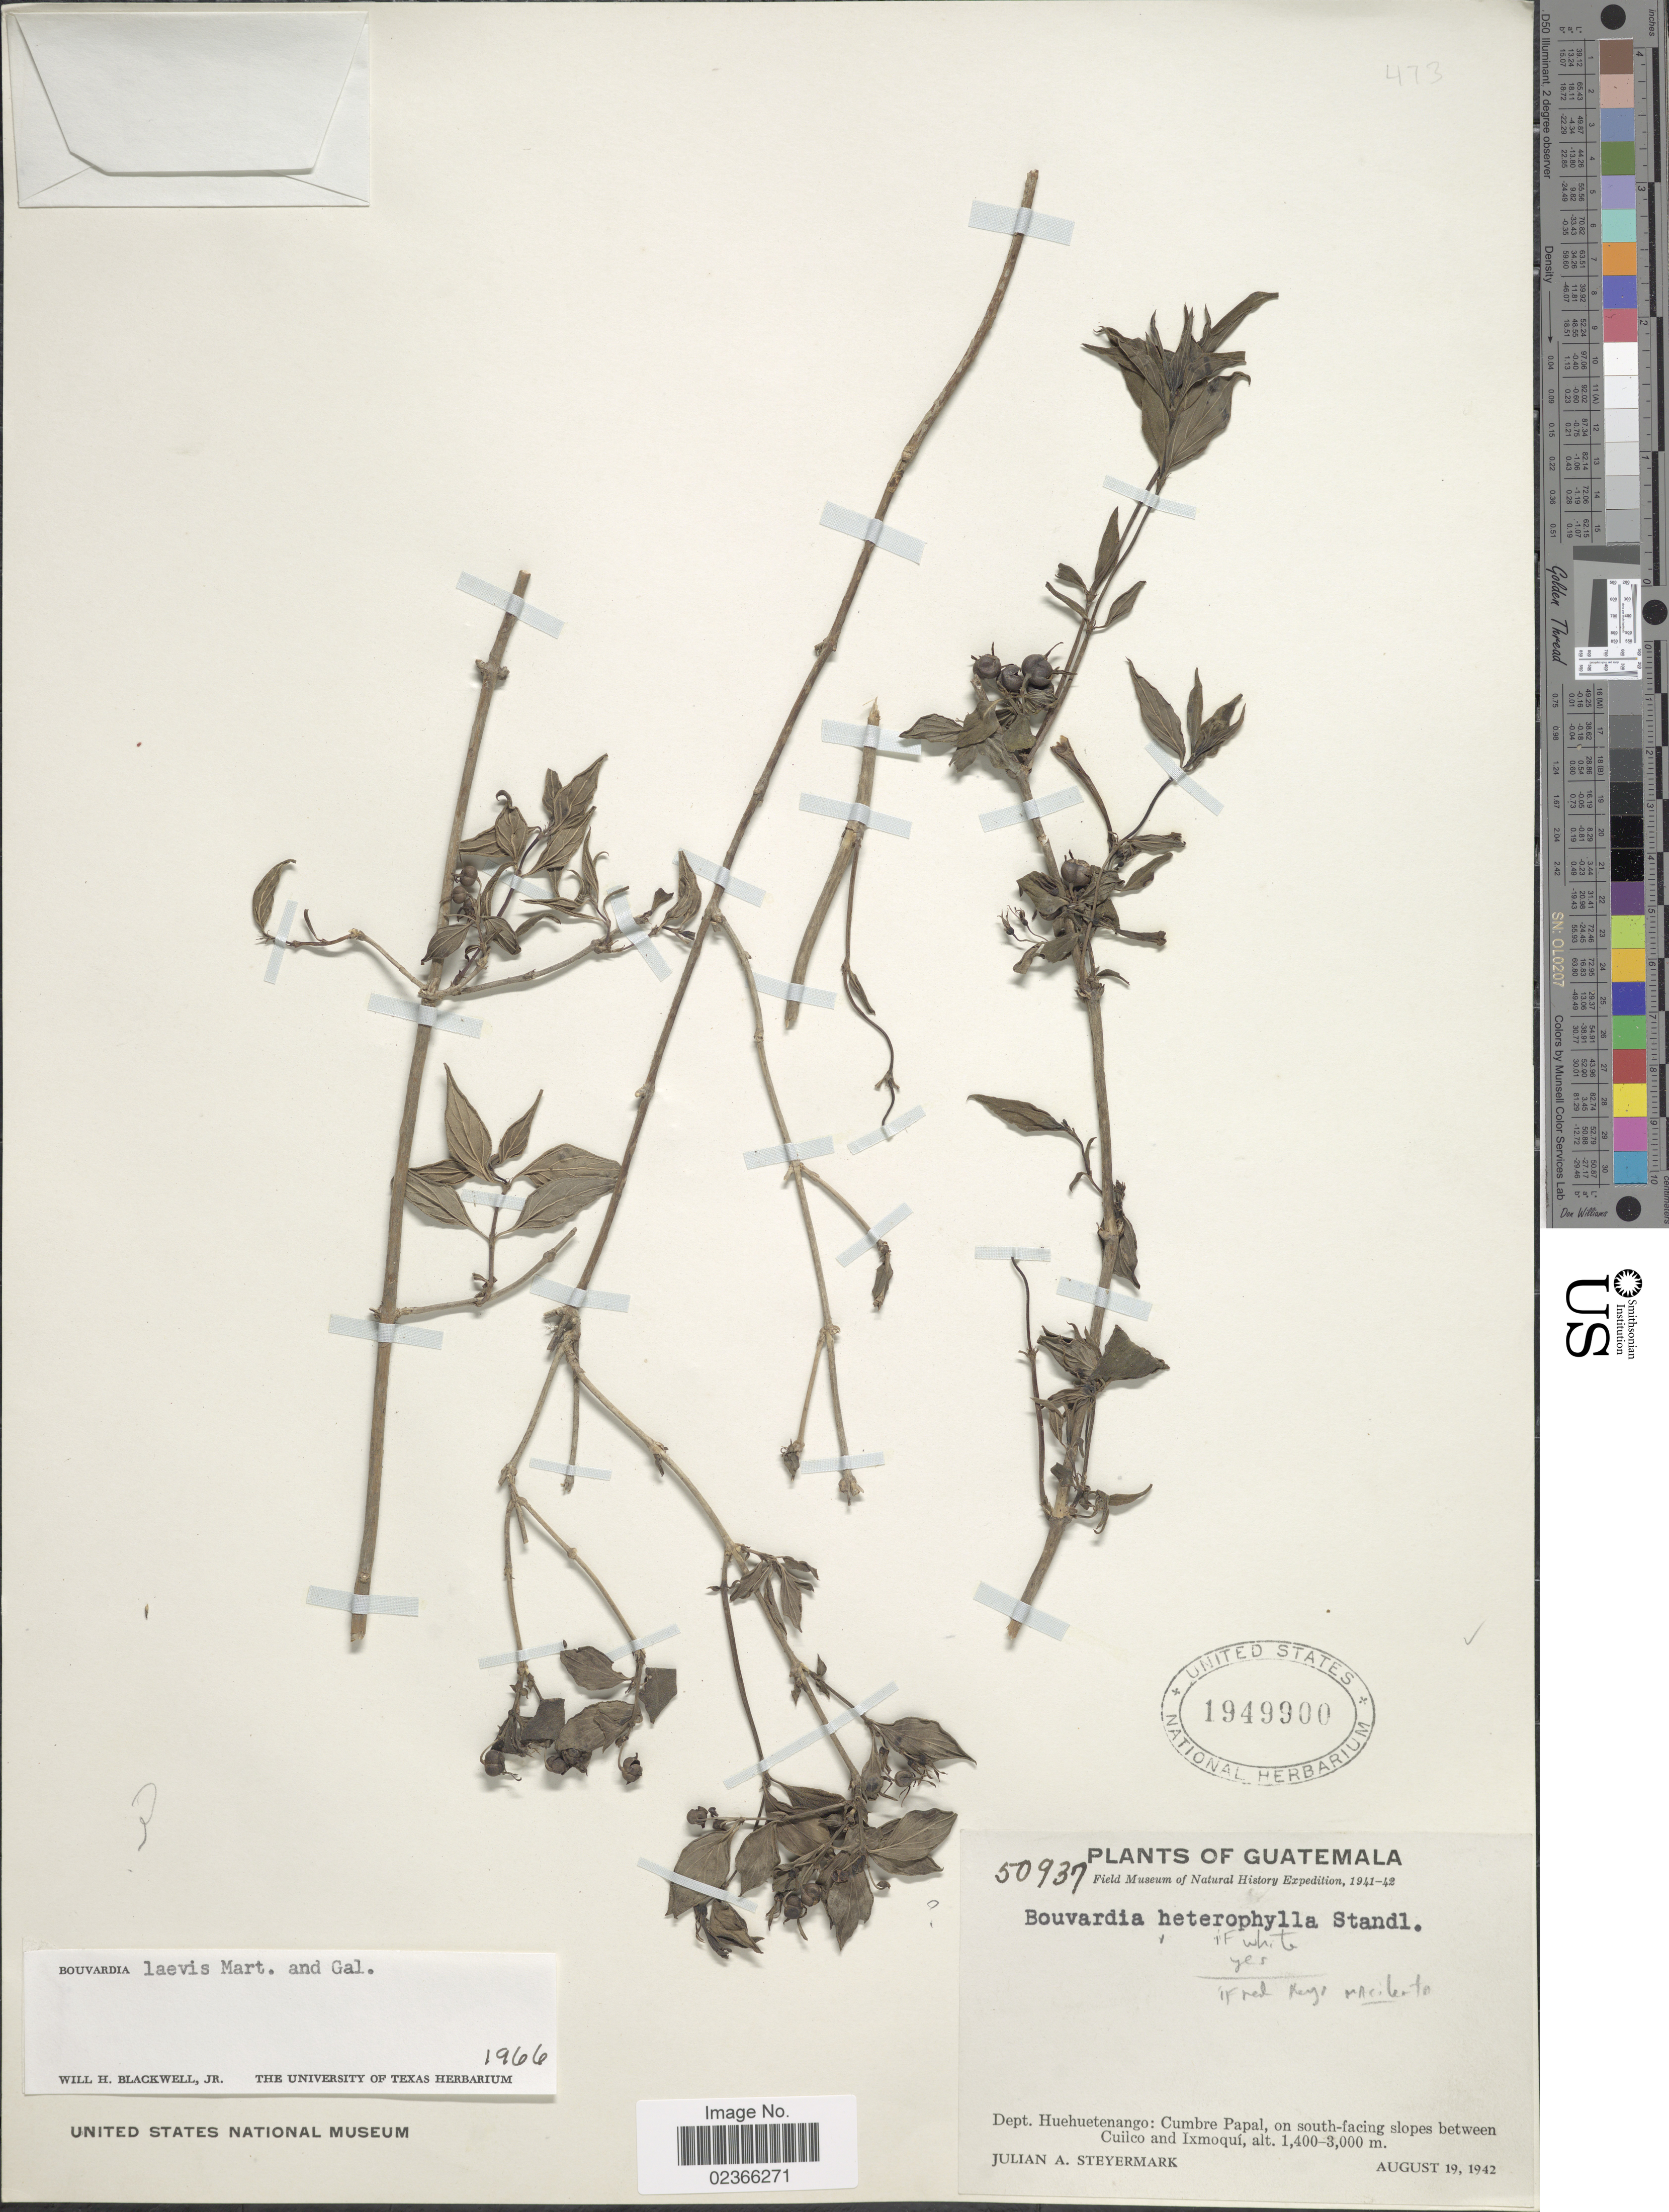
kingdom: Plantae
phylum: Tracheophyta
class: Magnoliopsida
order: Gentianales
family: Rubiaceae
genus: Bouvardia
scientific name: Bouvardia laevis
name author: M. Martens & Galeotti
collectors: J. Steyermark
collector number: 50937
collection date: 1942-08-19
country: Guatemala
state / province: Huehuetenango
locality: Dept. Huehuetenango: Cumbre Papal, On south-facing slopes between Cuilco and Ixmoqui.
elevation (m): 1400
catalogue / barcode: US 1949900